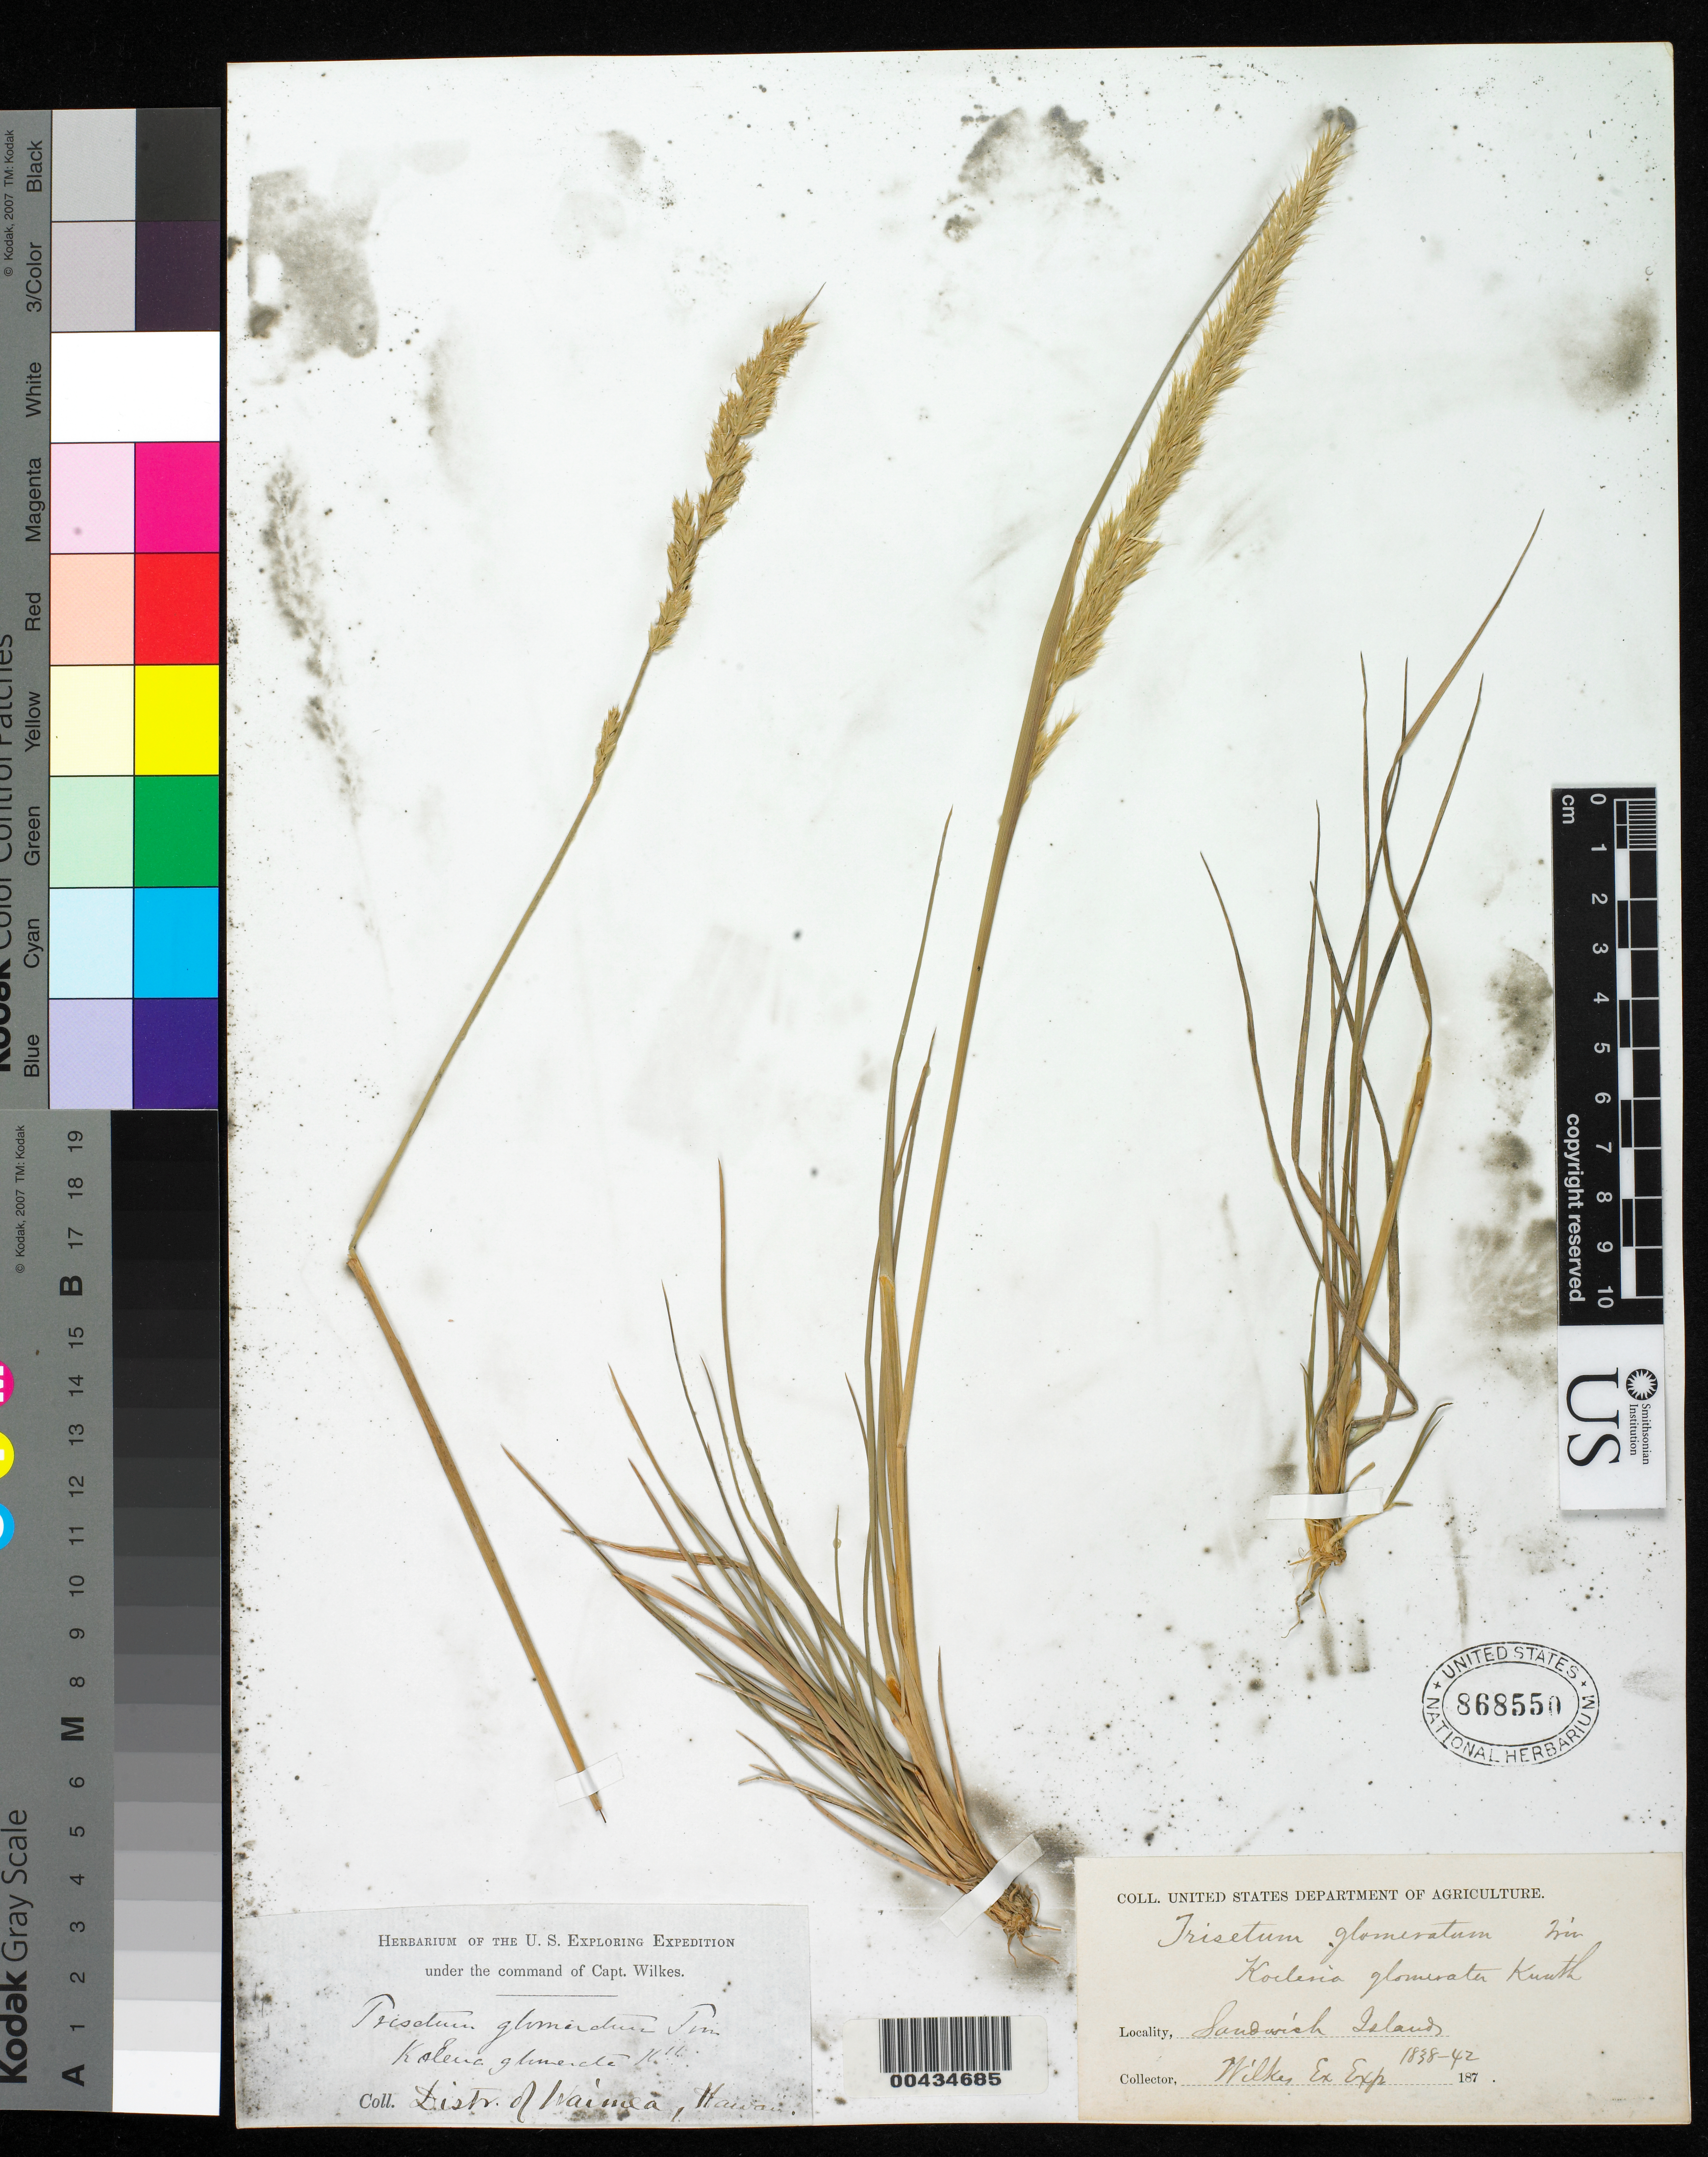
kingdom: Plantae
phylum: Tracheophyta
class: Liliopsida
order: Poales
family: Poaceae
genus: Koeleria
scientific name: Koeleria glomerata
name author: Kunth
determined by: Poaceae Reorganization Project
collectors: Wilkes Explor. Exped.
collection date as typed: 1838 to -- --- 1842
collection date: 1838/1842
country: United States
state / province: Hawaii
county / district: Hawaii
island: Hawaii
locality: District of Waimea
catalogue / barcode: US 868550